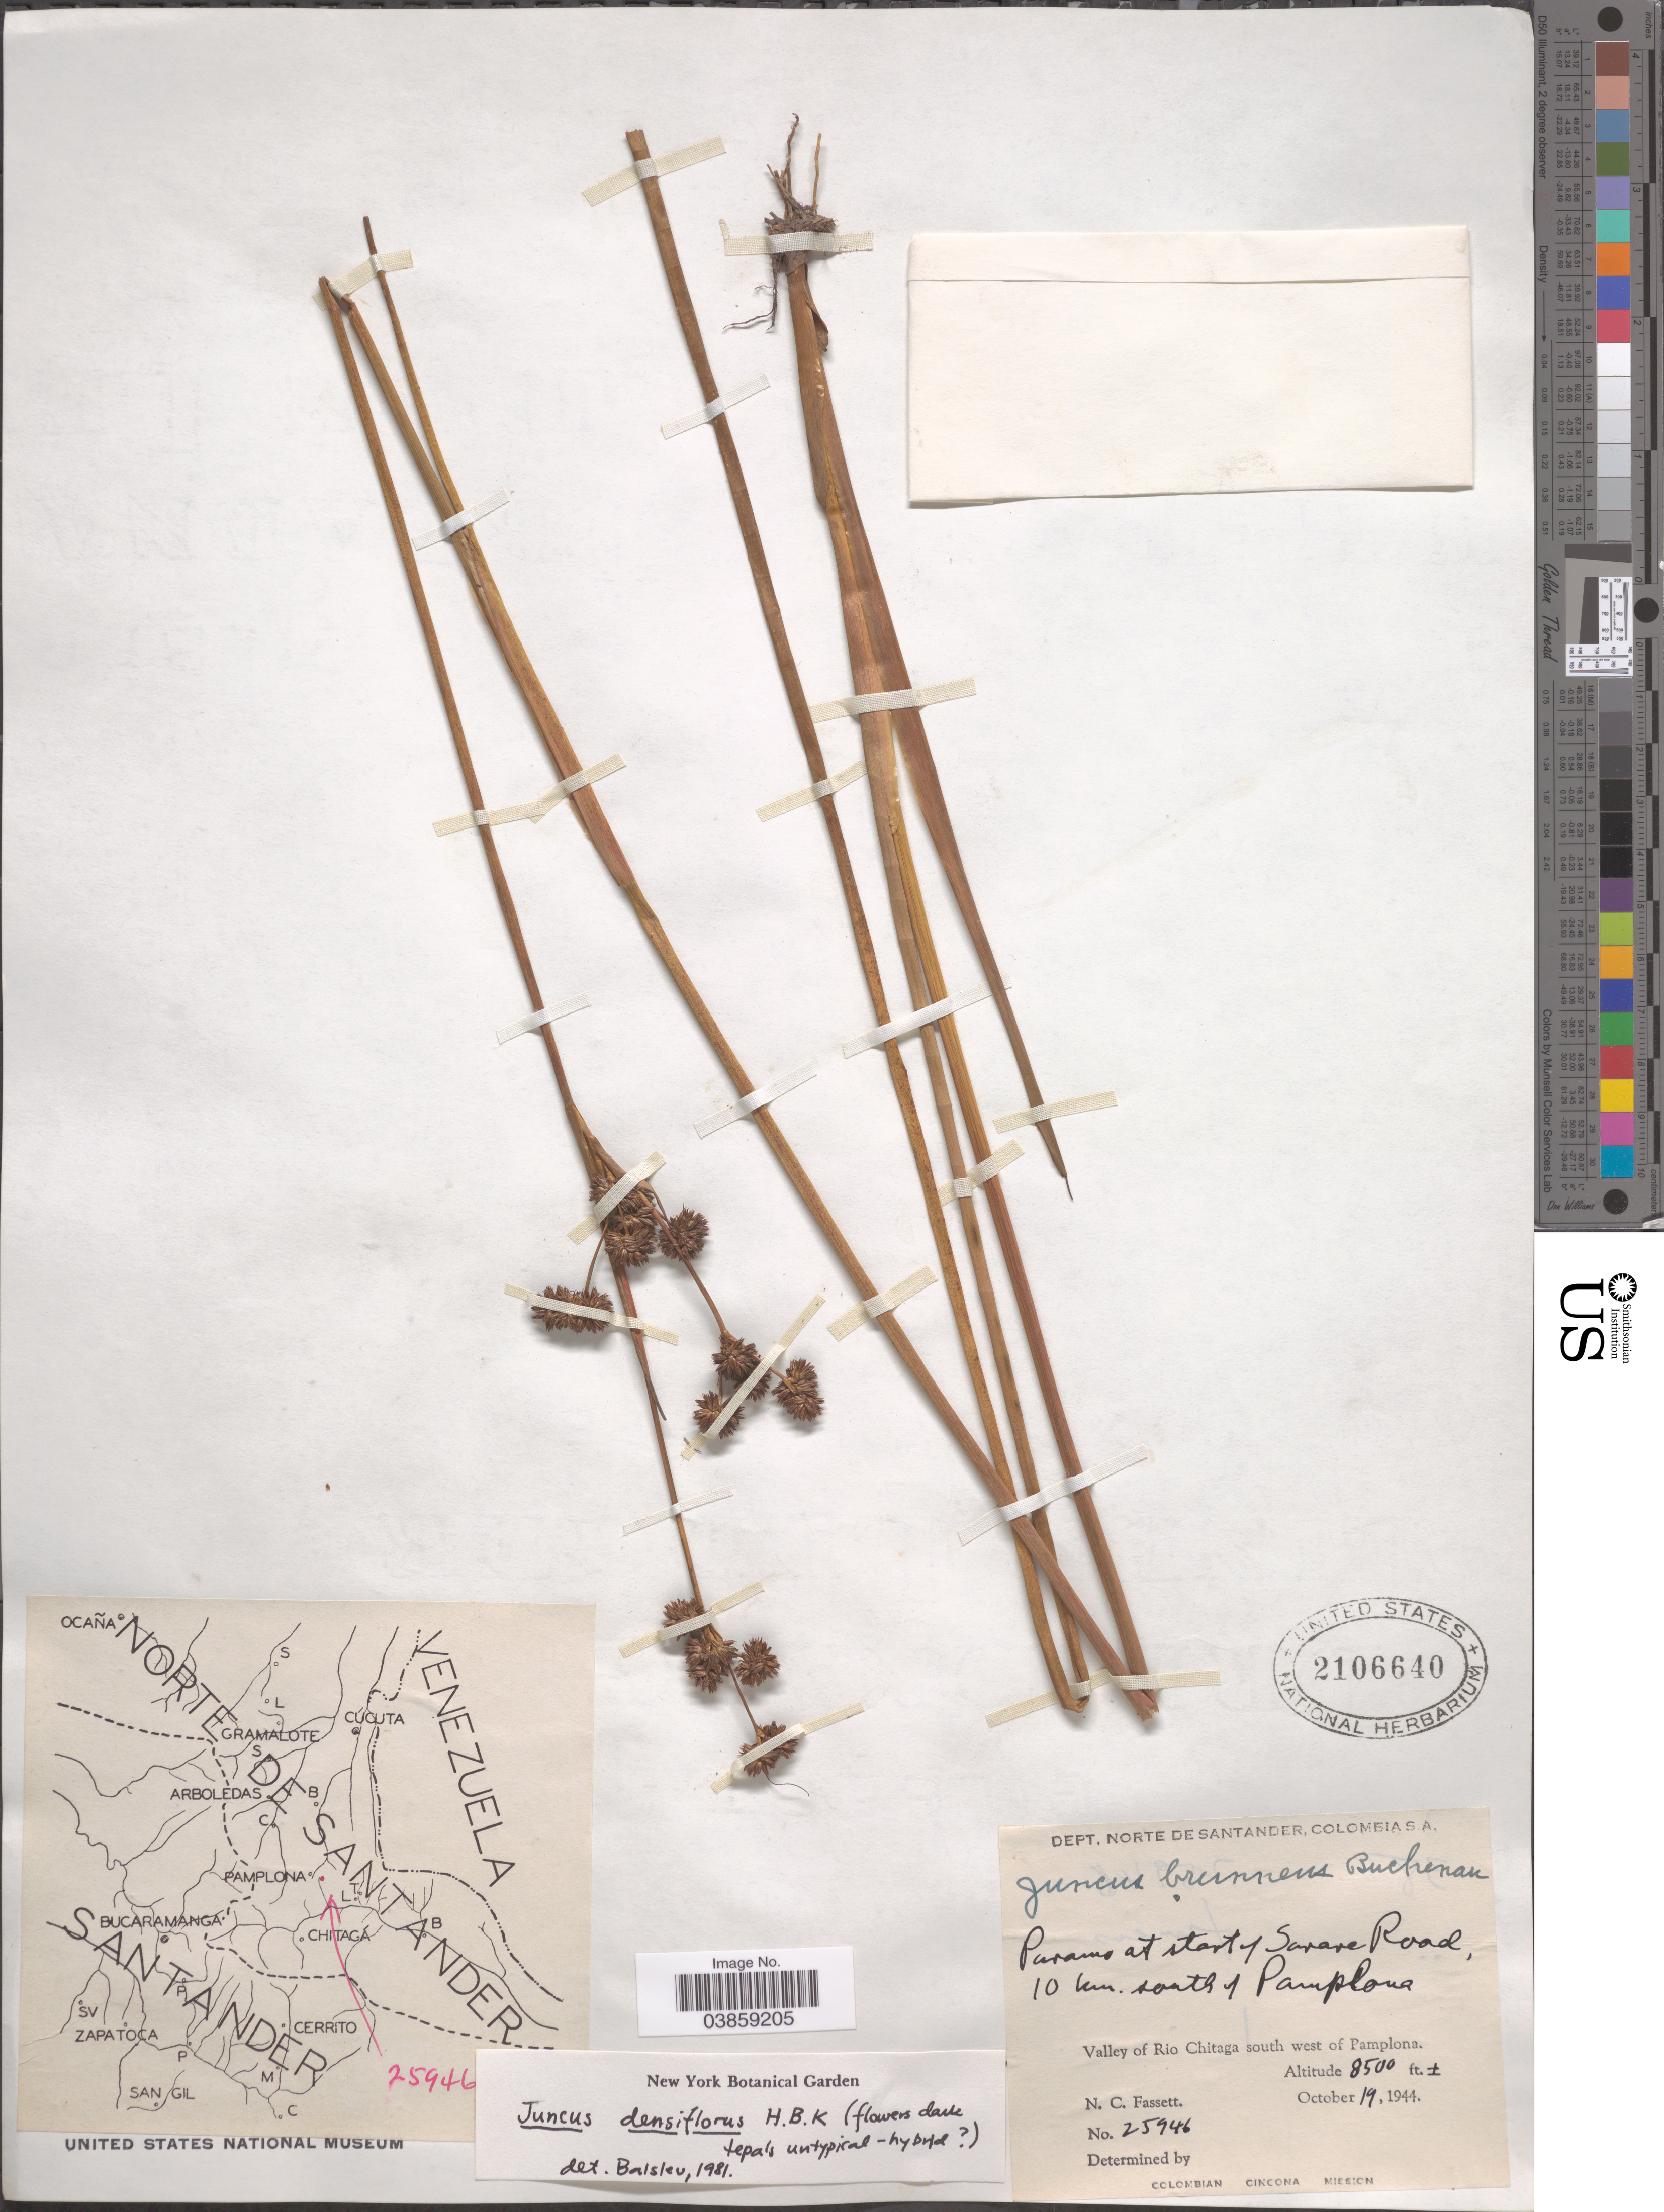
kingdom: Plantae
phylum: Tracheophyta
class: Liliopsida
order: Poales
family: Juncaceae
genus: Juncus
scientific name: Juncus densiflorus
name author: Kunth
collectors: N. C. Fassett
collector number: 25946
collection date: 1944-10-19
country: Colombia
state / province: Norte de Santander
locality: Dept. Norte de Santander. 10 km. south of Pamplona. Valley of Rio Chitaga south west of Pamplona.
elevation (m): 2591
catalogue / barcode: US 2106640